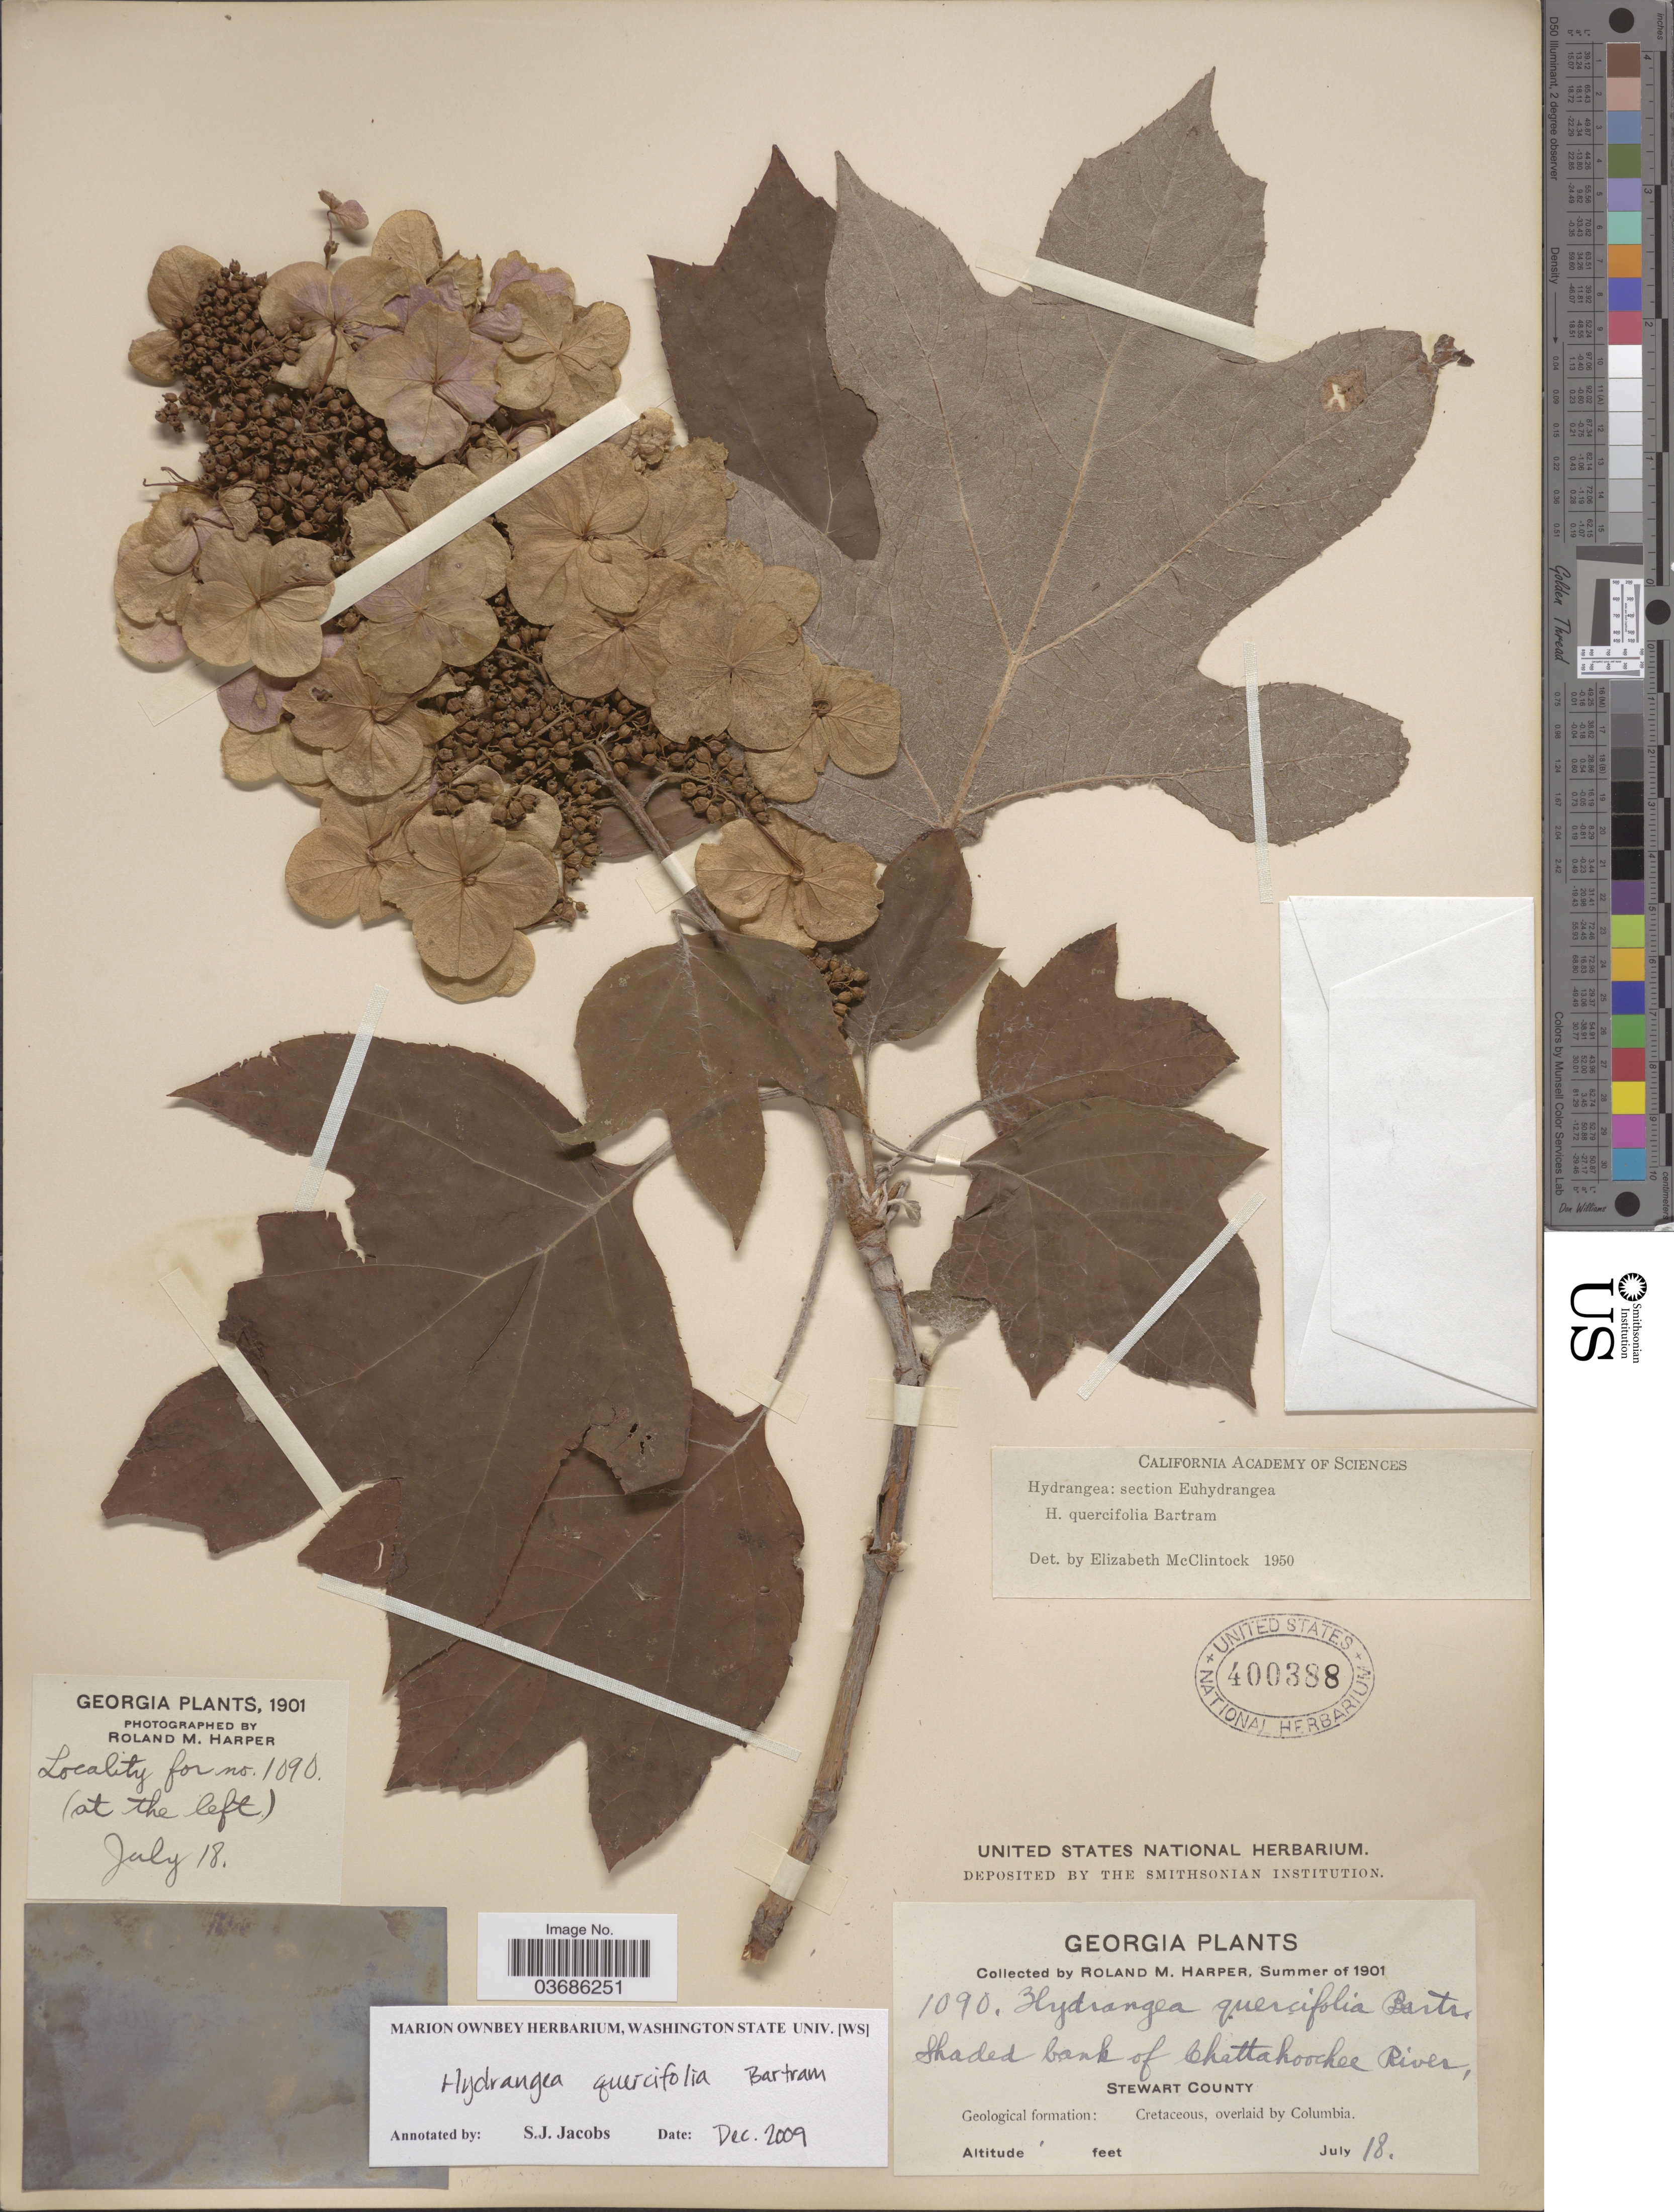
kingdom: Plantae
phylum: Tracheophyta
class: Magnoliopsida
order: Cornales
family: Hydrangeaceae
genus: Hydrangea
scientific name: Hydrangea quercifolia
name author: W. Bartram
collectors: R. M. Harper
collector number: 1090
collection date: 1901-07-18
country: United States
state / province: Georgia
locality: Shaded bank of Chattahoochee River, Stewart County. Geological formation: Cretaceous, overlaid by Columbia.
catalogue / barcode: US 400388